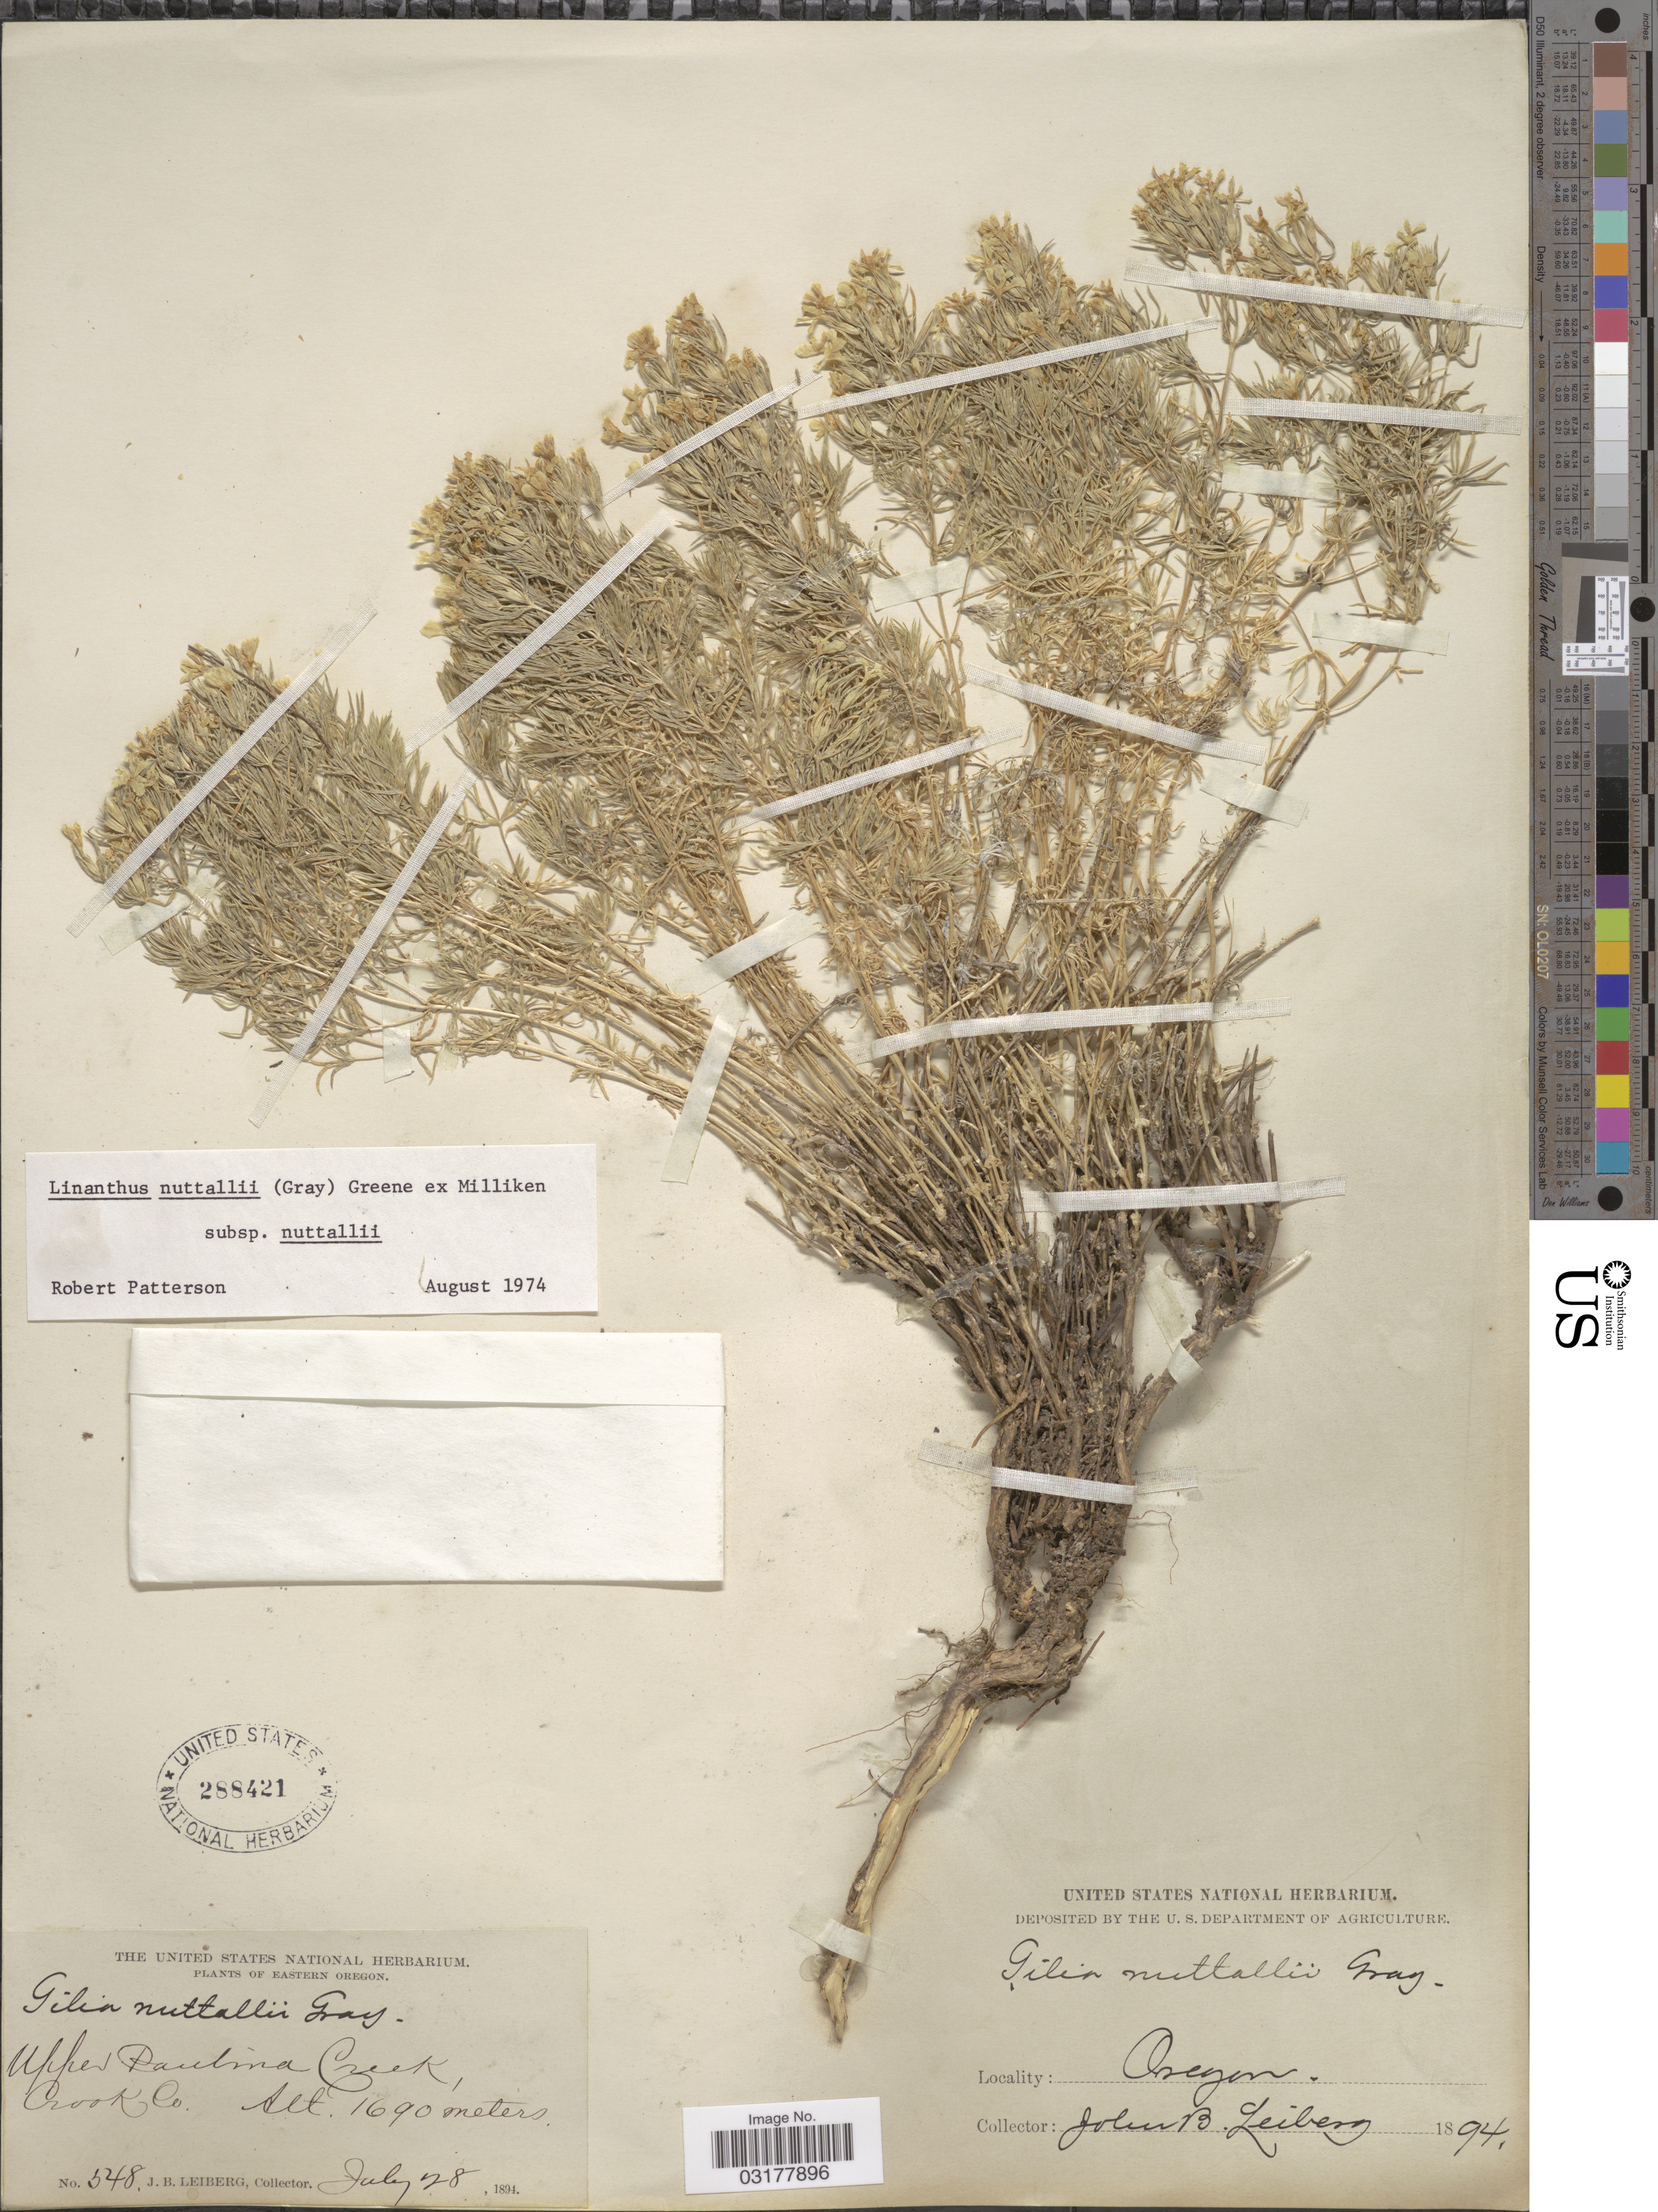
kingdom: Plantae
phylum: Tracheophyta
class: Magnoliopsida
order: Ericales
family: Polemoniaceae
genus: Leptosiphon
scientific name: Leptosiphon nuttallii subsp. nuttallii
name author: (A. Gray) J.M. Porter & L.A. Johnson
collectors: J. B. Leiberg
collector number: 548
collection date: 1894-07-28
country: United States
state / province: Oregon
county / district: Crook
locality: Eastern Oregon, Upper Paulina Creek, Crook Co.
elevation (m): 1690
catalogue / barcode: US 288421